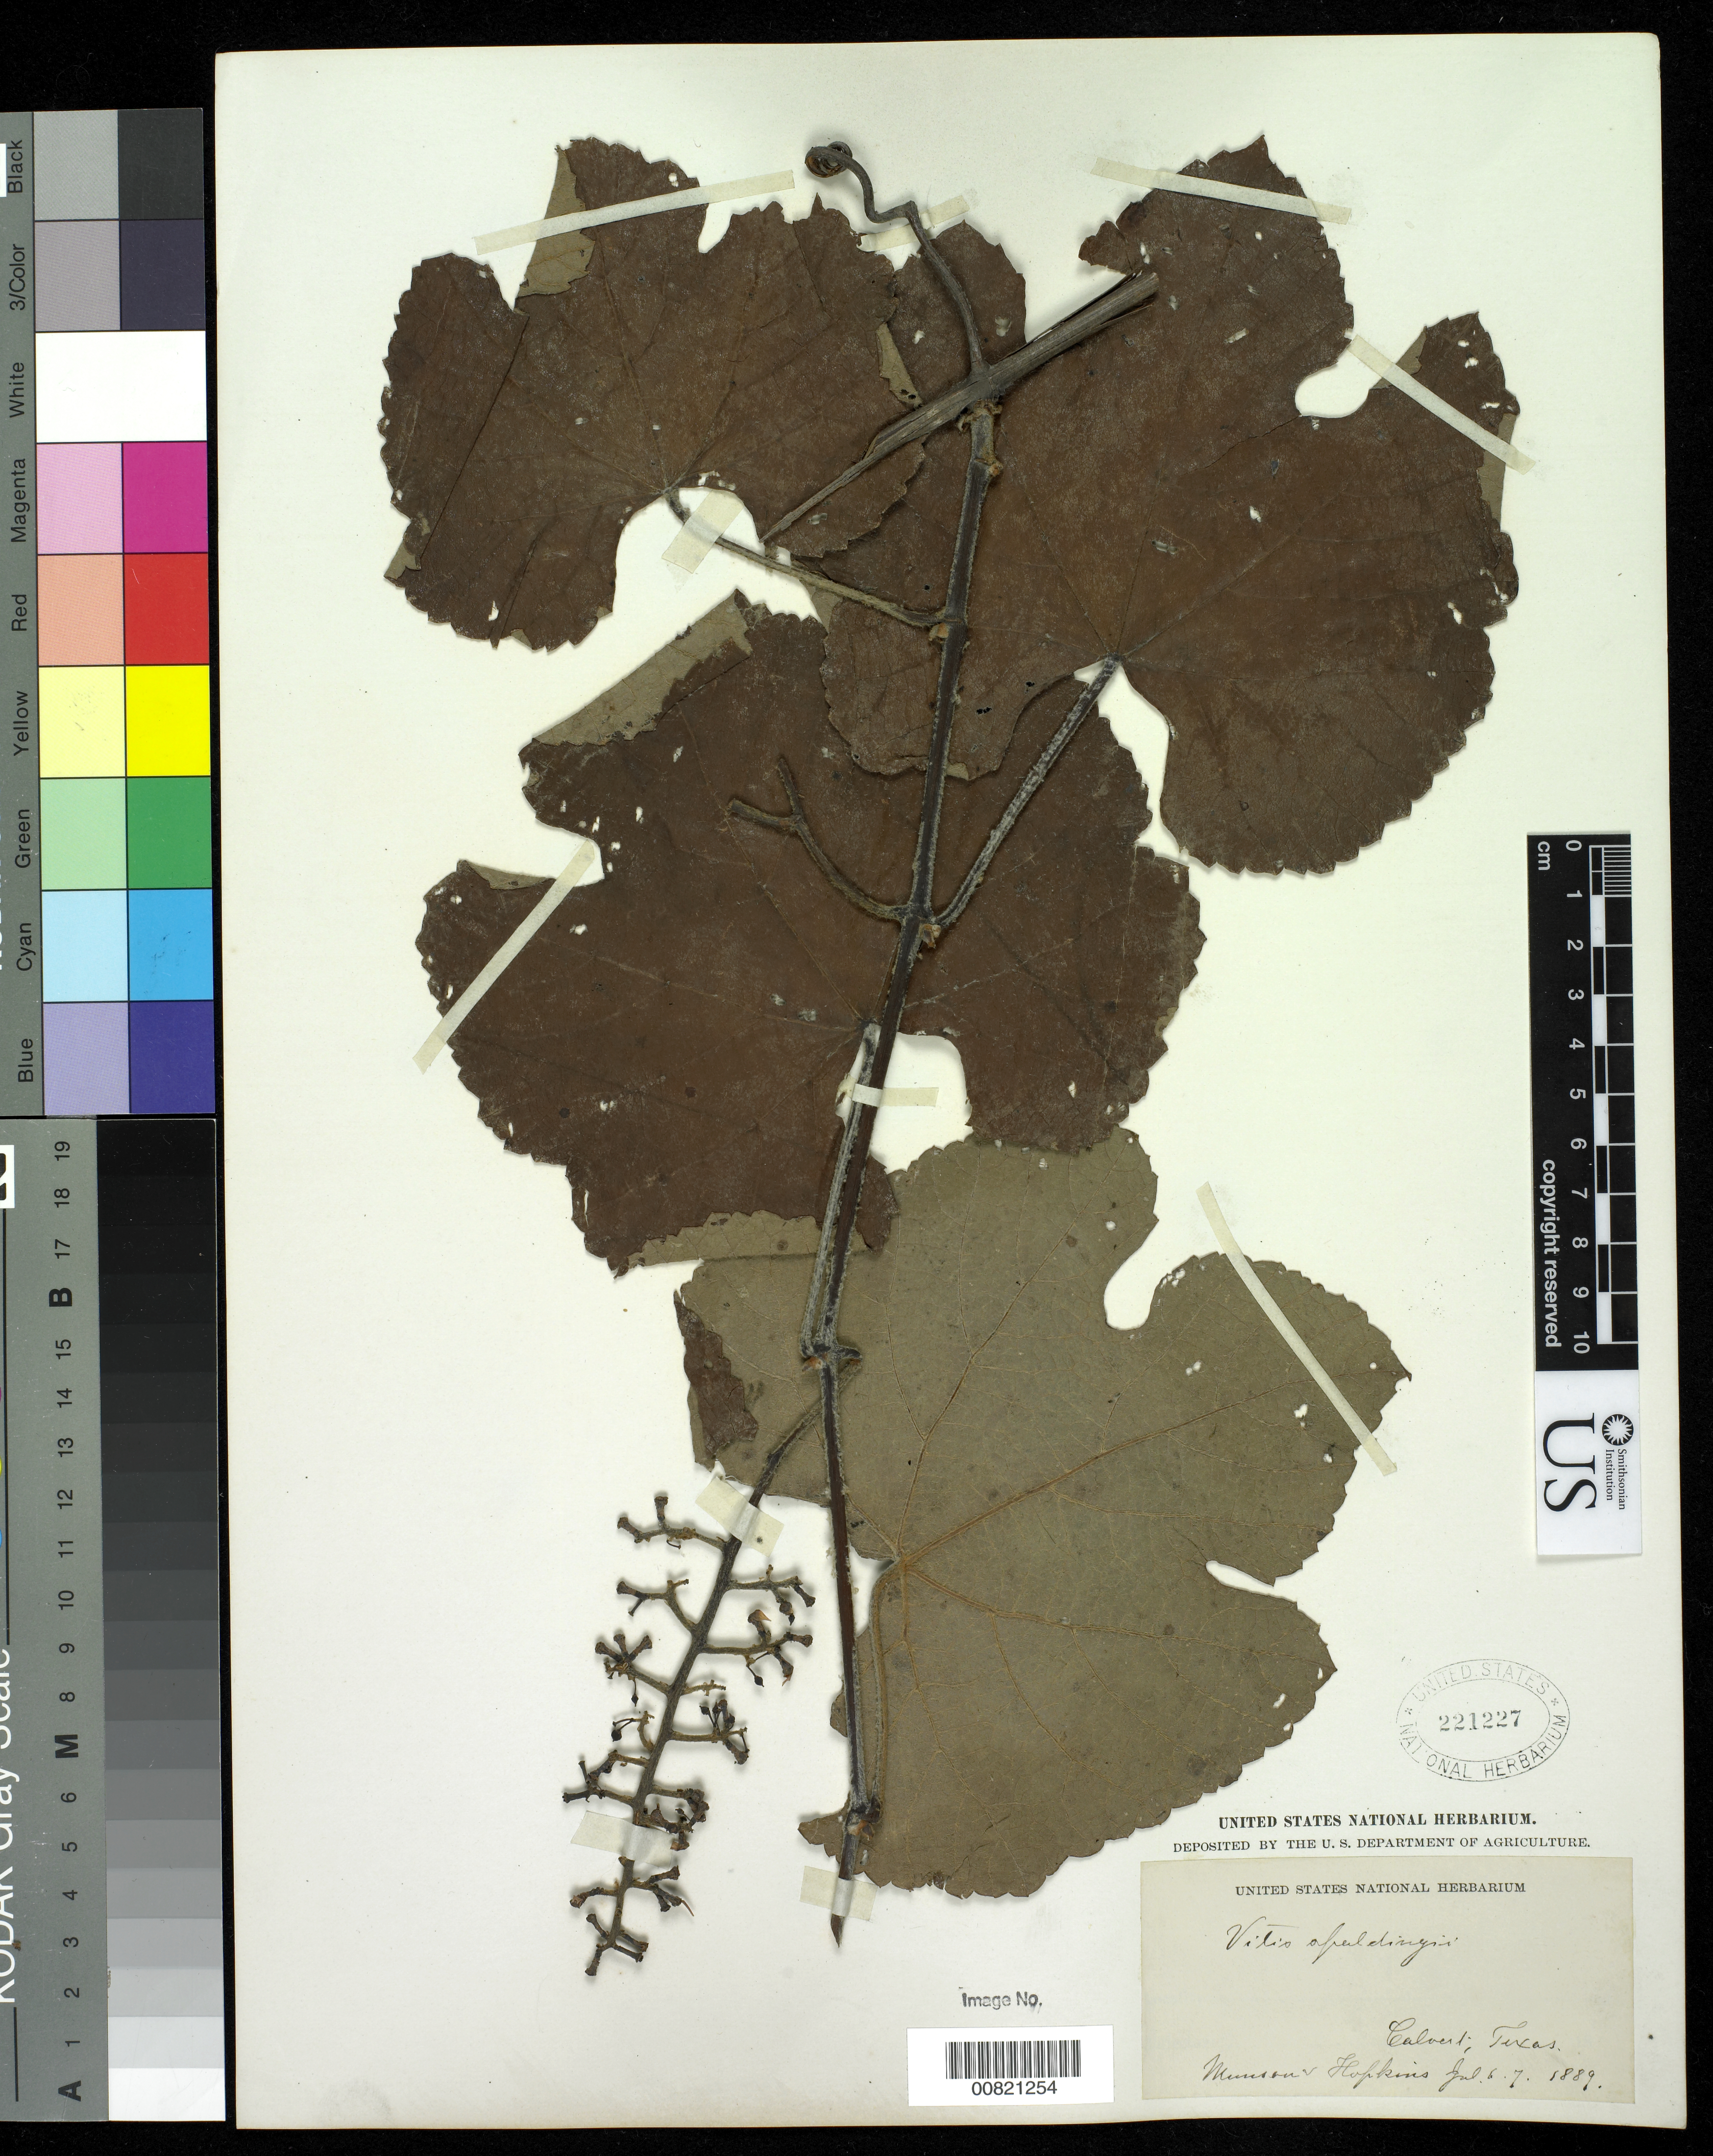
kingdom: Plantae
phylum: Tracheophyta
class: Magnoliopsida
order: Vitales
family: Vitaceae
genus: Vitis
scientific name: Vitis spaldingii, ined.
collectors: T. V. Munson & -. Hopkins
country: United States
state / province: Texas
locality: Calvert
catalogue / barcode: US 221227